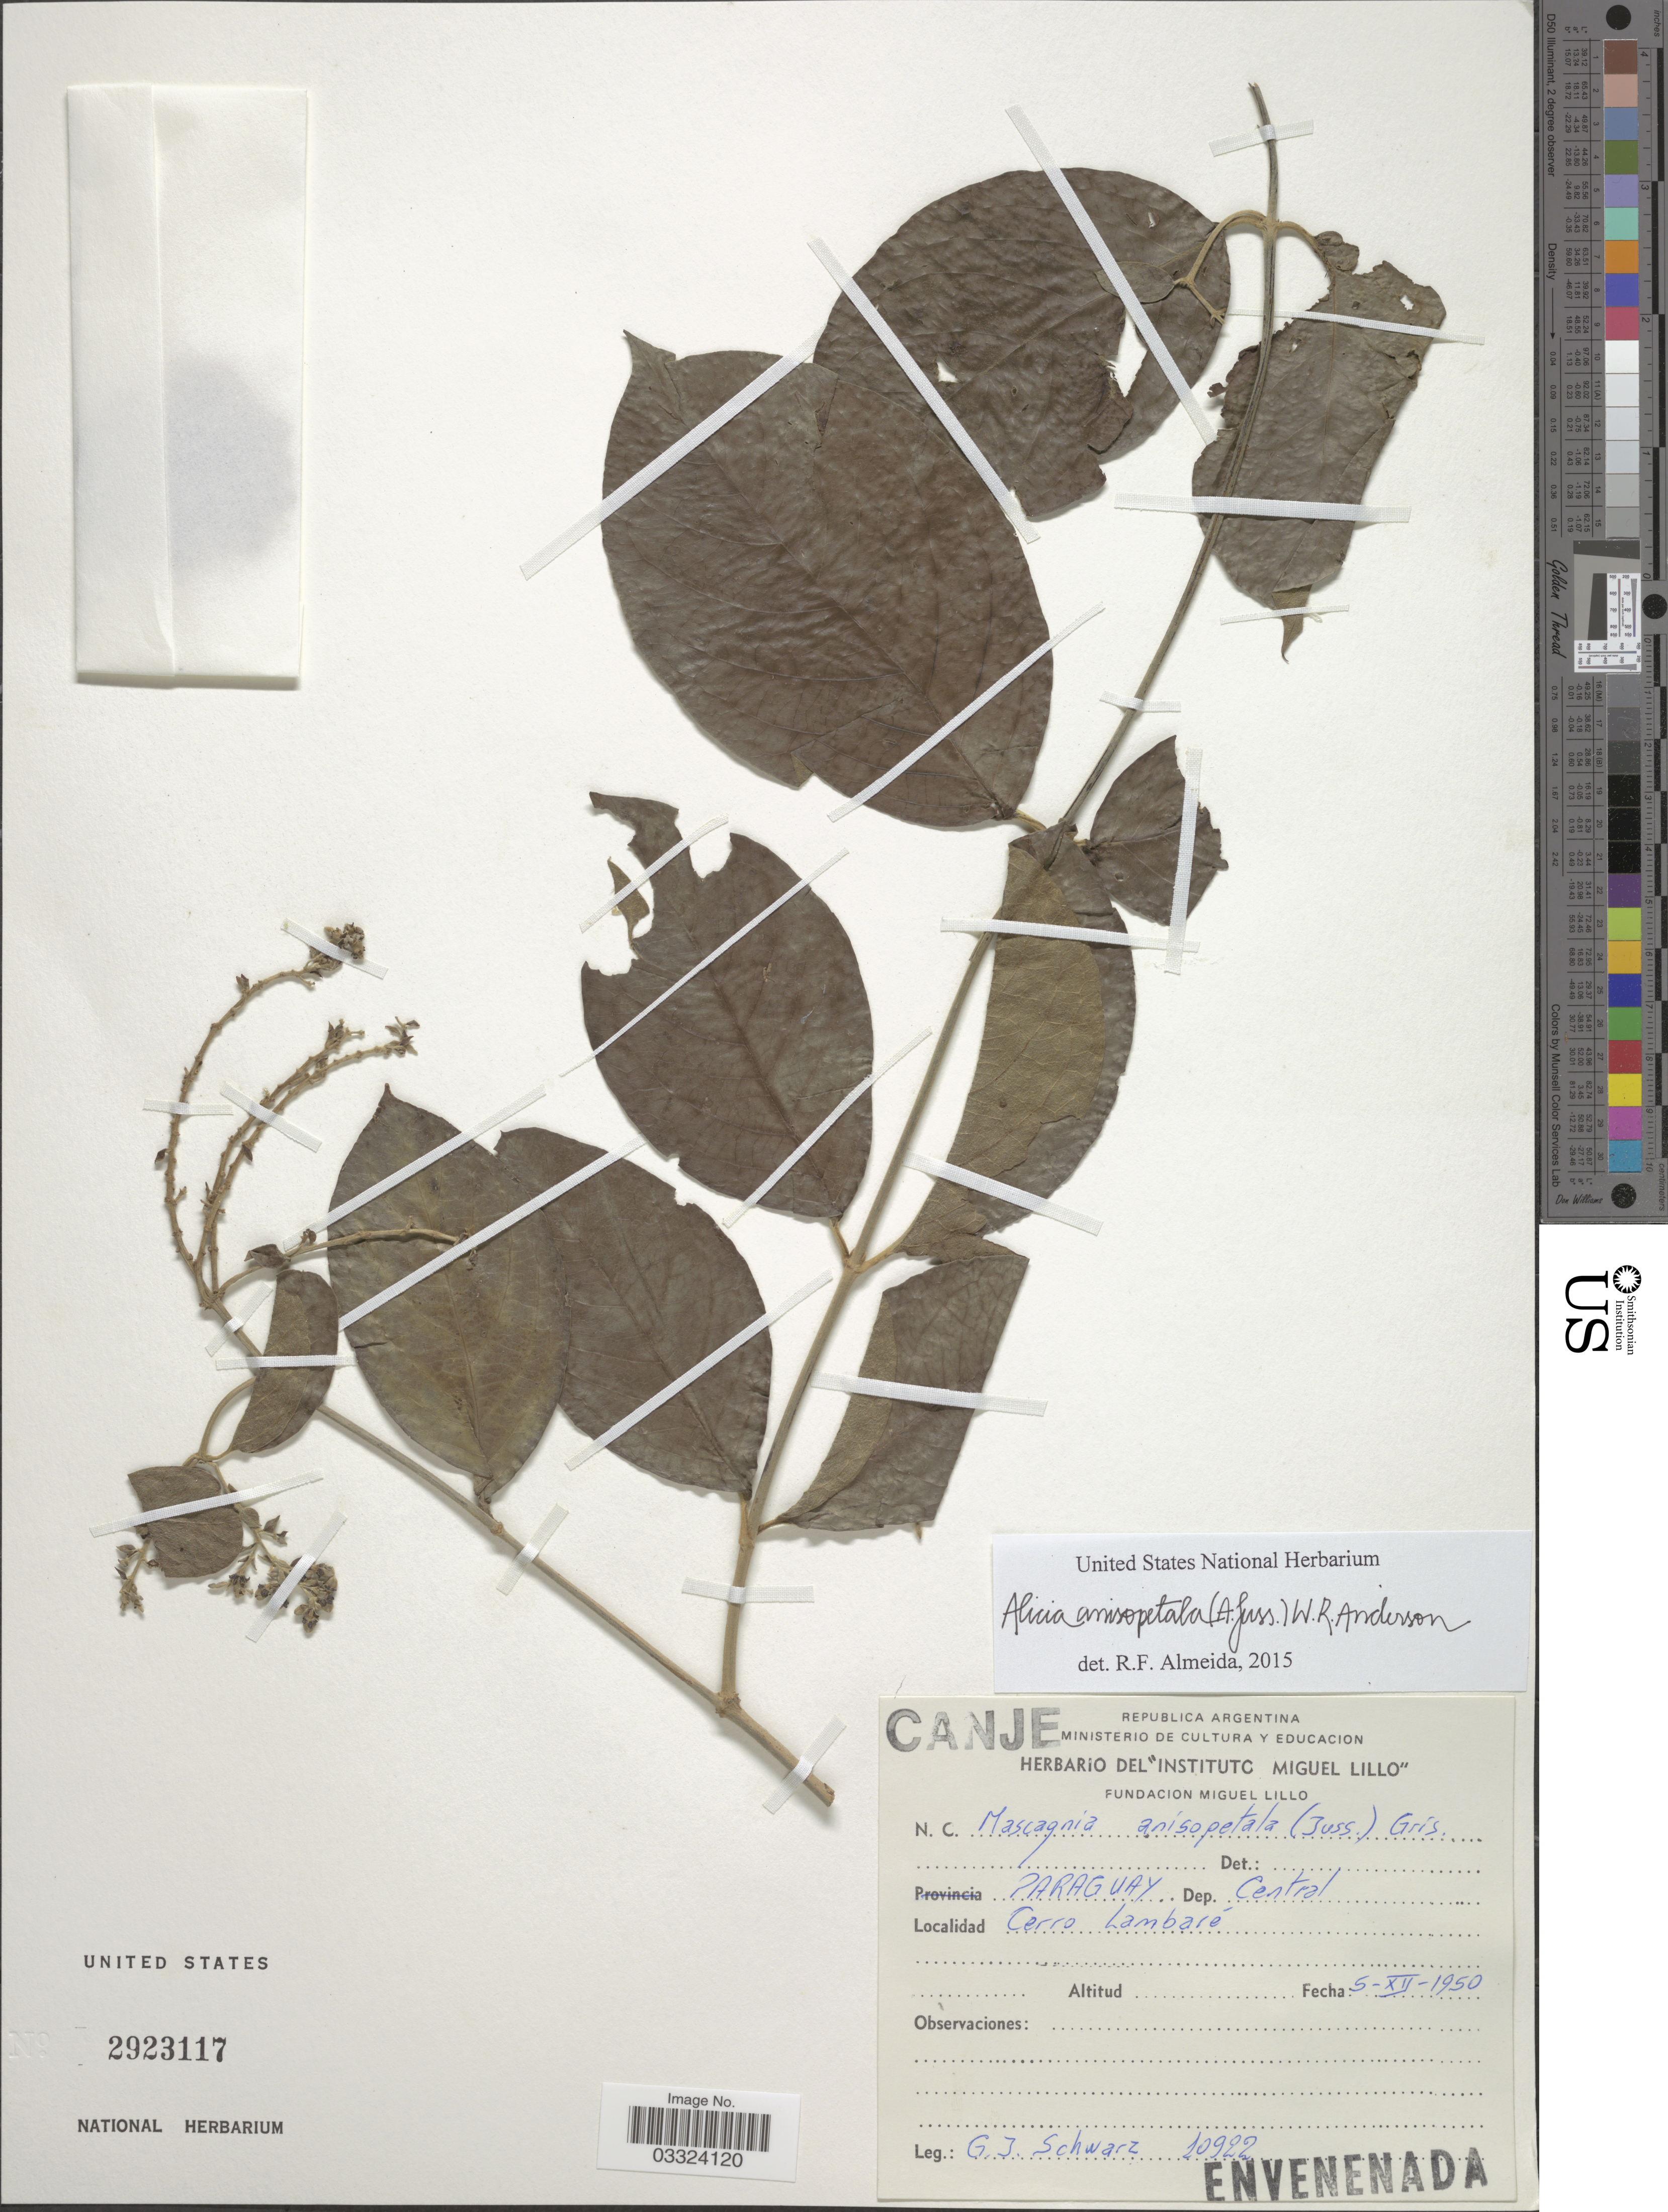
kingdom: Plantae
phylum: Tracheophyta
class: Magnoliopsida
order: Malpighiales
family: Malpighiaceae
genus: Alicia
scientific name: Alicia anisopetala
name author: (A. Juss.) W.R. Anderson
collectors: G. J. Schwarz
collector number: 10922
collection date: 1950-12-05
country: Paraguay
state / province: Central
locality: Dep. Central. Cerro Lambaré.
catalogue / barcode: US 2923117